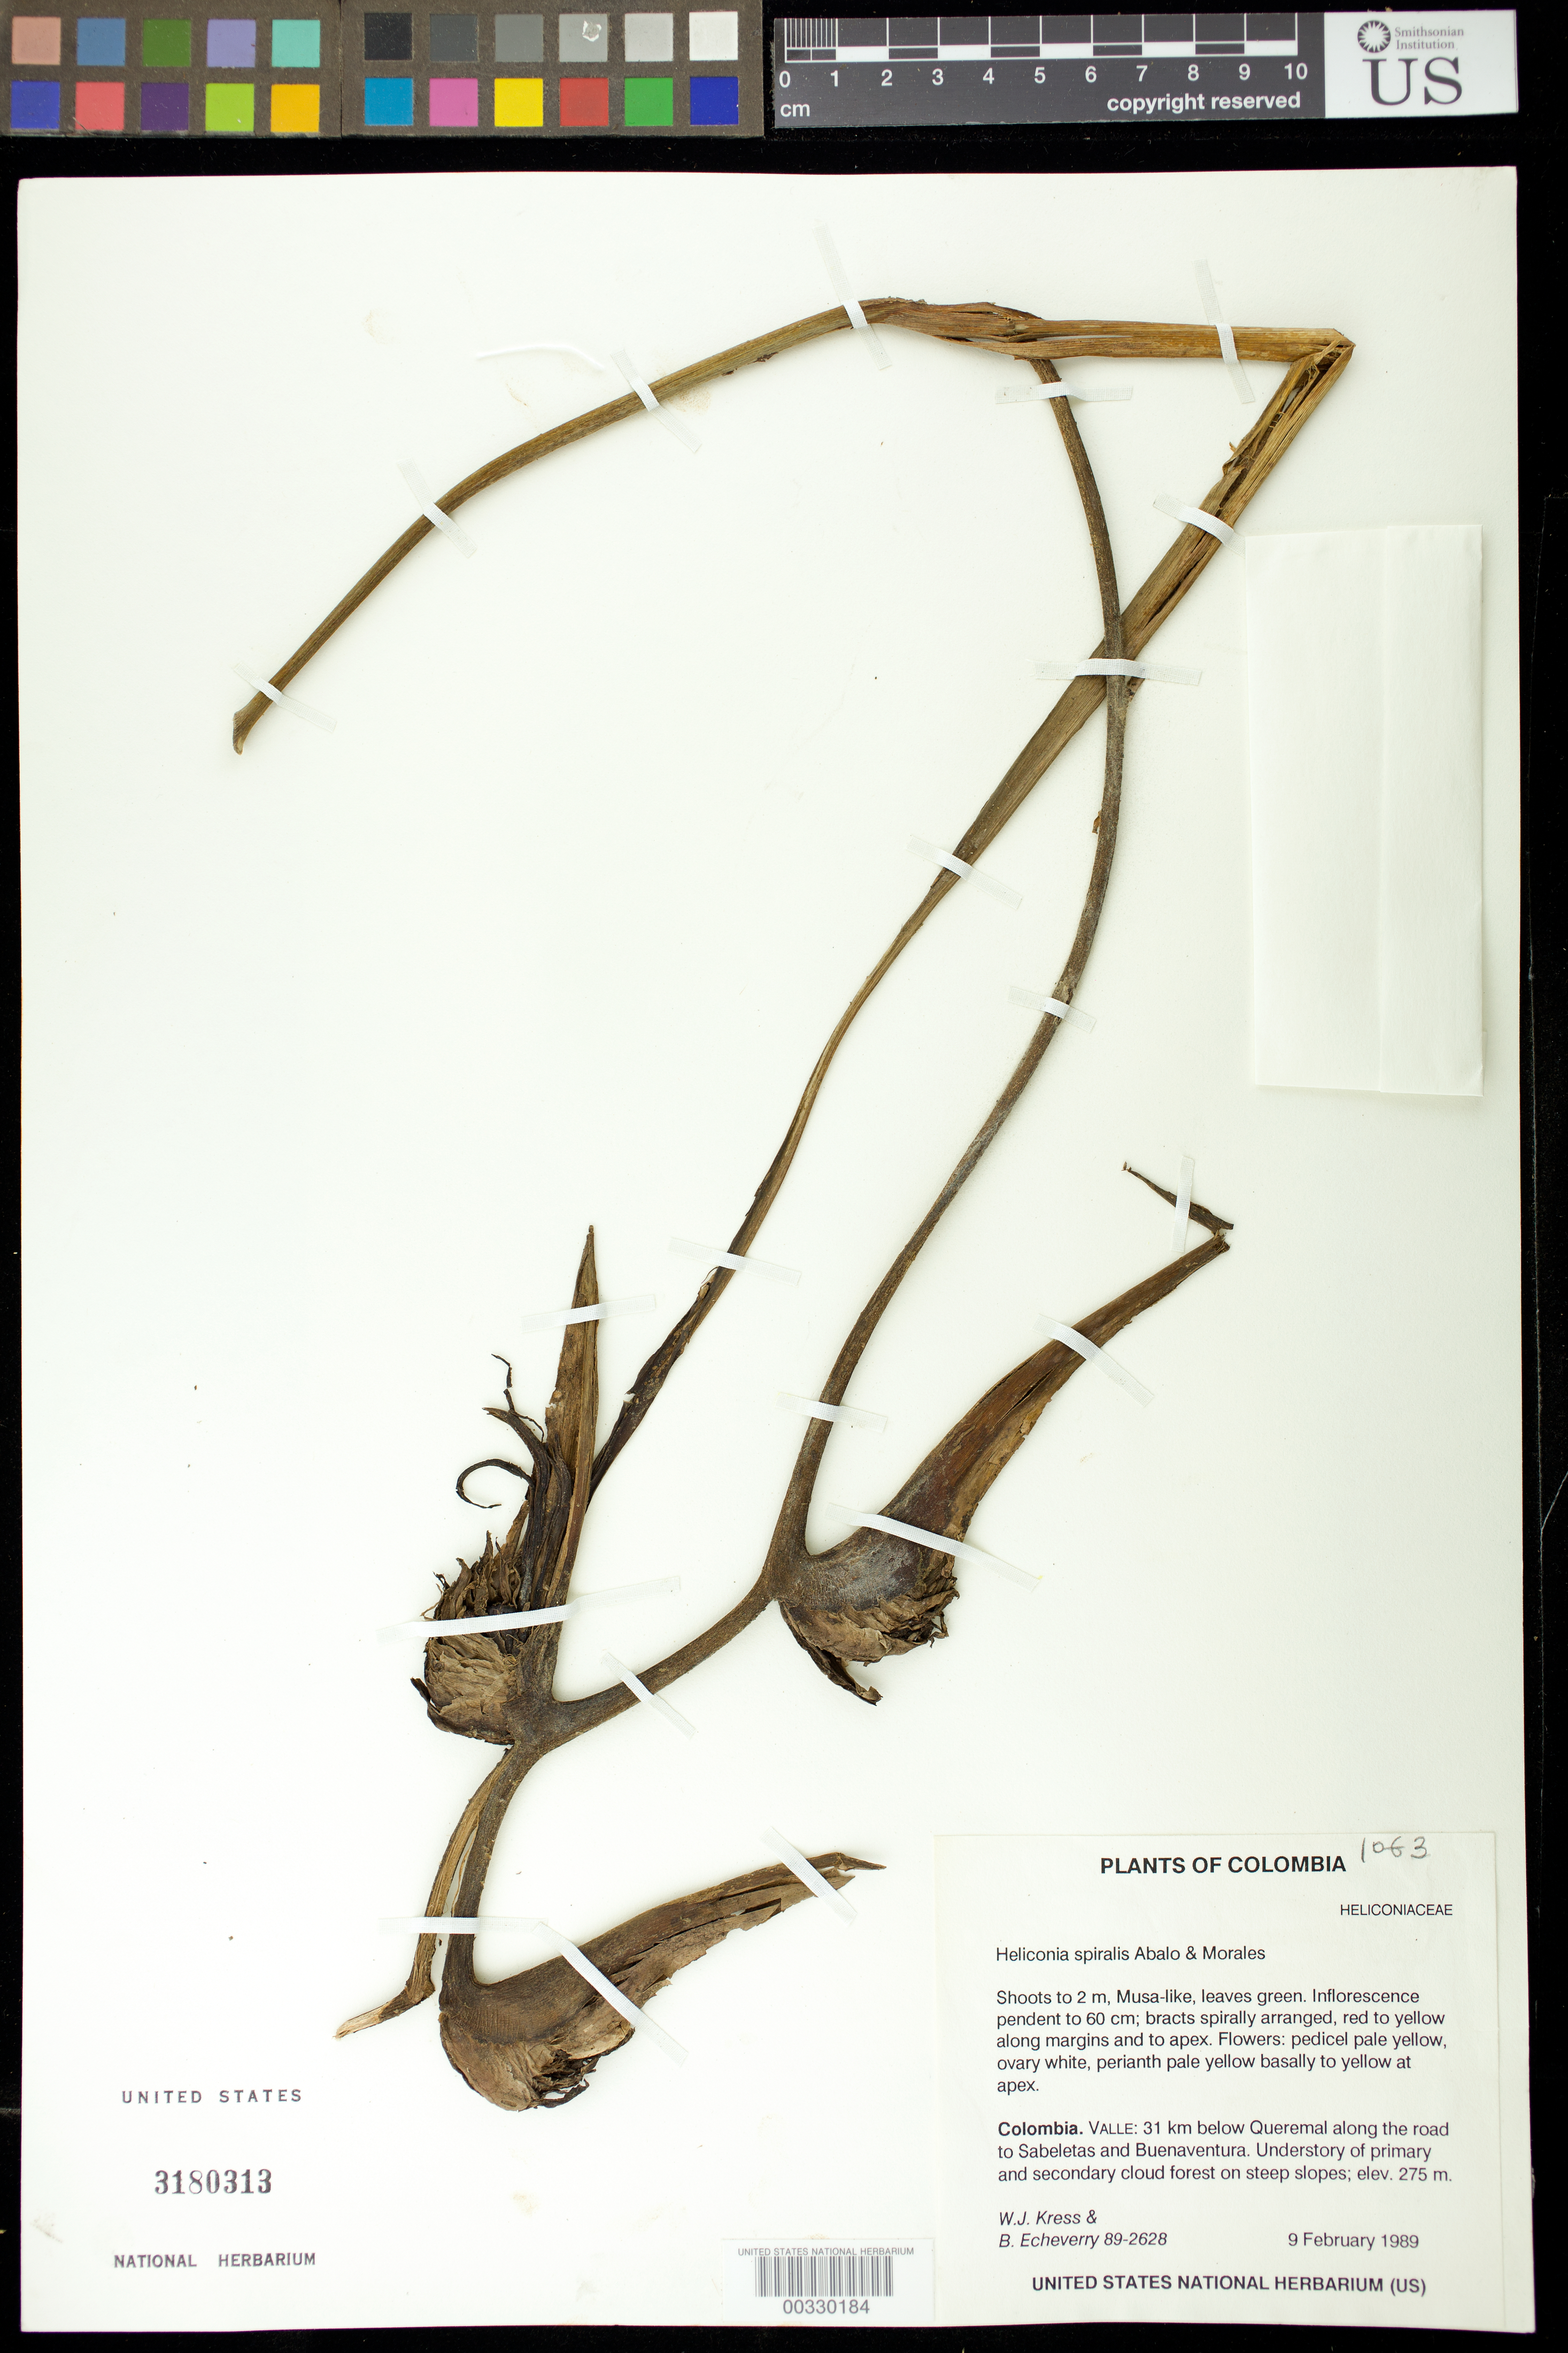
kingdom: Plantae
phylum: Tracheophyta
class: Liliopsida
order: Zingiberales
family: Heliconiaceae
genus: Heliconia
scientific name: Heliconia spiralis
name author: Abalo & G. Morales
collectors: W. J. Kress & B. Echeverry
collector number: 89-2628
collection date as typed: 09 Feb 1989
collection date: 1989-02-09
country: Colombia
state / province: Valle del Cauca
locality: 31 km below Queremal along road to Sabeletas and Buena Ventura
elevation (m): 275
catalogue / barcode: US 3180313